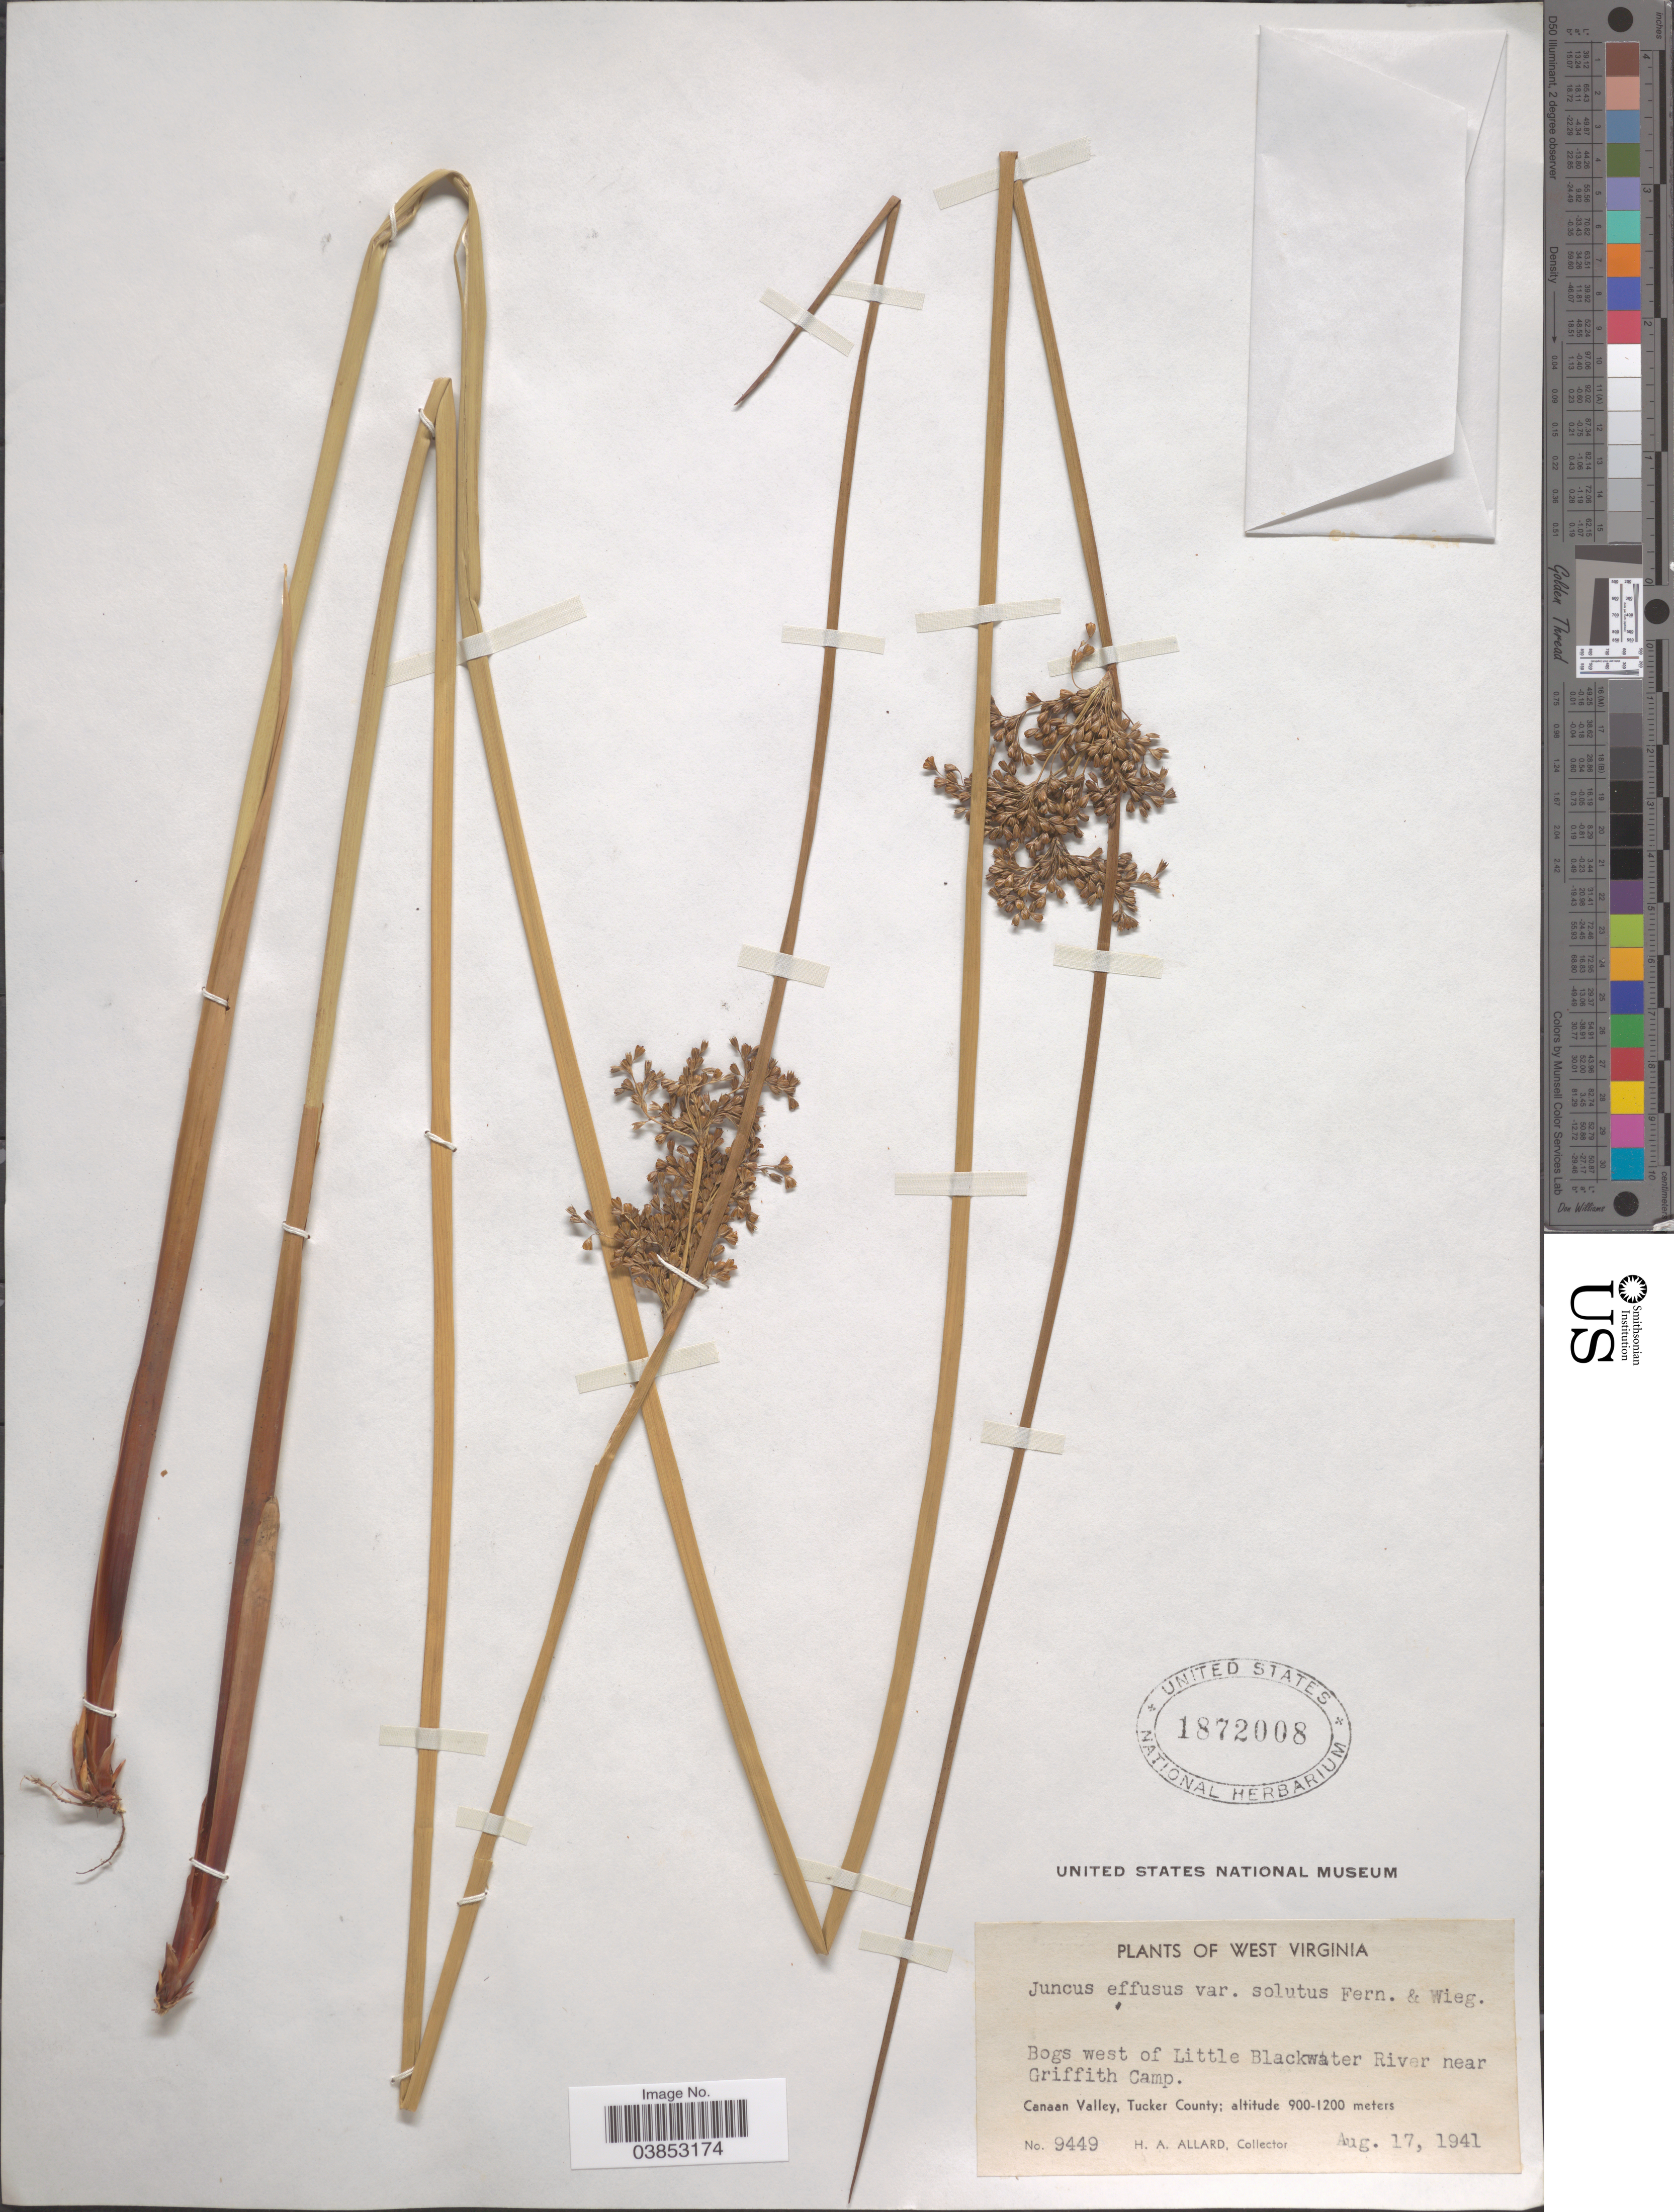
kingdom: Plantae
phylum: Tracheophyta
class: Liliopsida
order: Poales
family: Juncaceae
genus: Juncus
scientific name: Juncus effusus var. solutus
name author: Fernald & Wiegand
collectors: H. A. Allard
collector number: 9449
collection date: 1941-08-17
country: United States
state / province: West Virginia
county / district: Tucker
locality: Bogs west of Little Blackwater River near Griffith Camp. Canaan Valley, Tucker County.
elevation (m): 900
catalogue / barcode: US 1872008